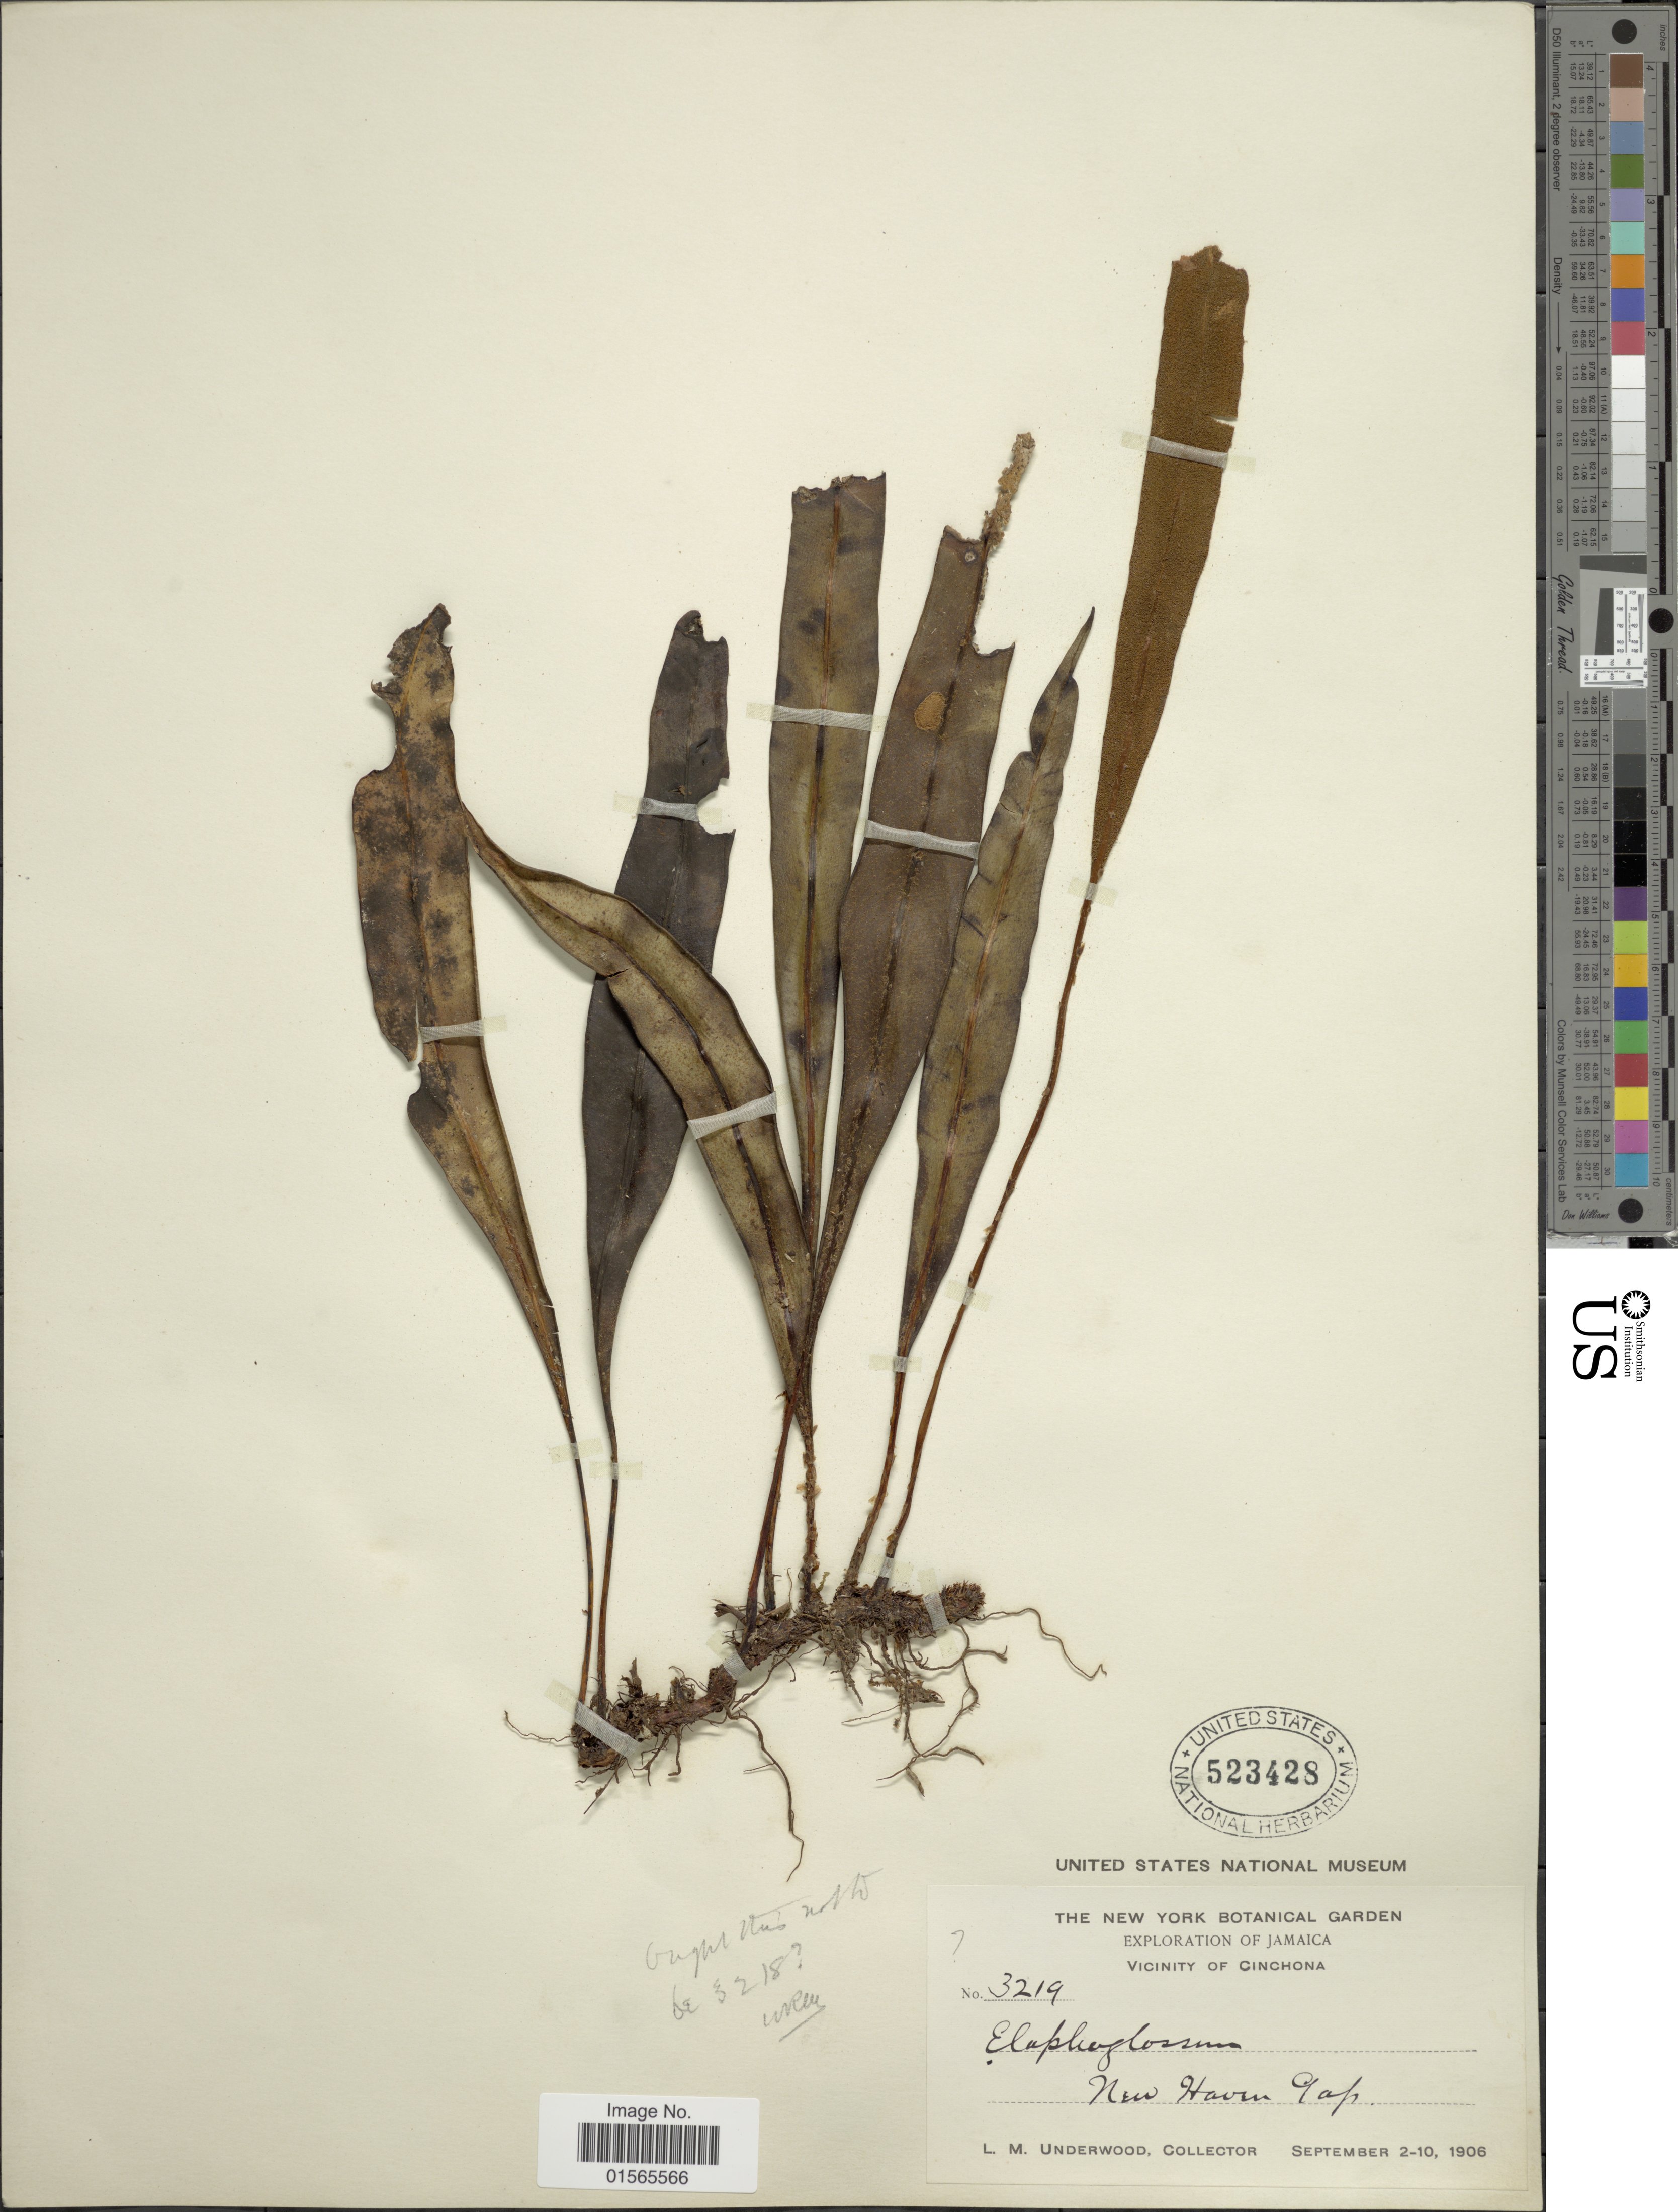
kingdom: Plantae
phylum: Tracheophyta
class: Polypodiopsida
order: Polypodiales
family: Dryopteridaceae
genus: Elaphoglossum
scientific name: Elaphoglossum inaequalifolium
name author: (Jenman) C. Chr.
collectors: L. M. Underwood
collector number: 3219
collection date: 1906-09-02/1906-09-10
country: Jamaica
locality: Vicinity of Cinchona, New Haven Gap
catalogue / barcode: US 523428